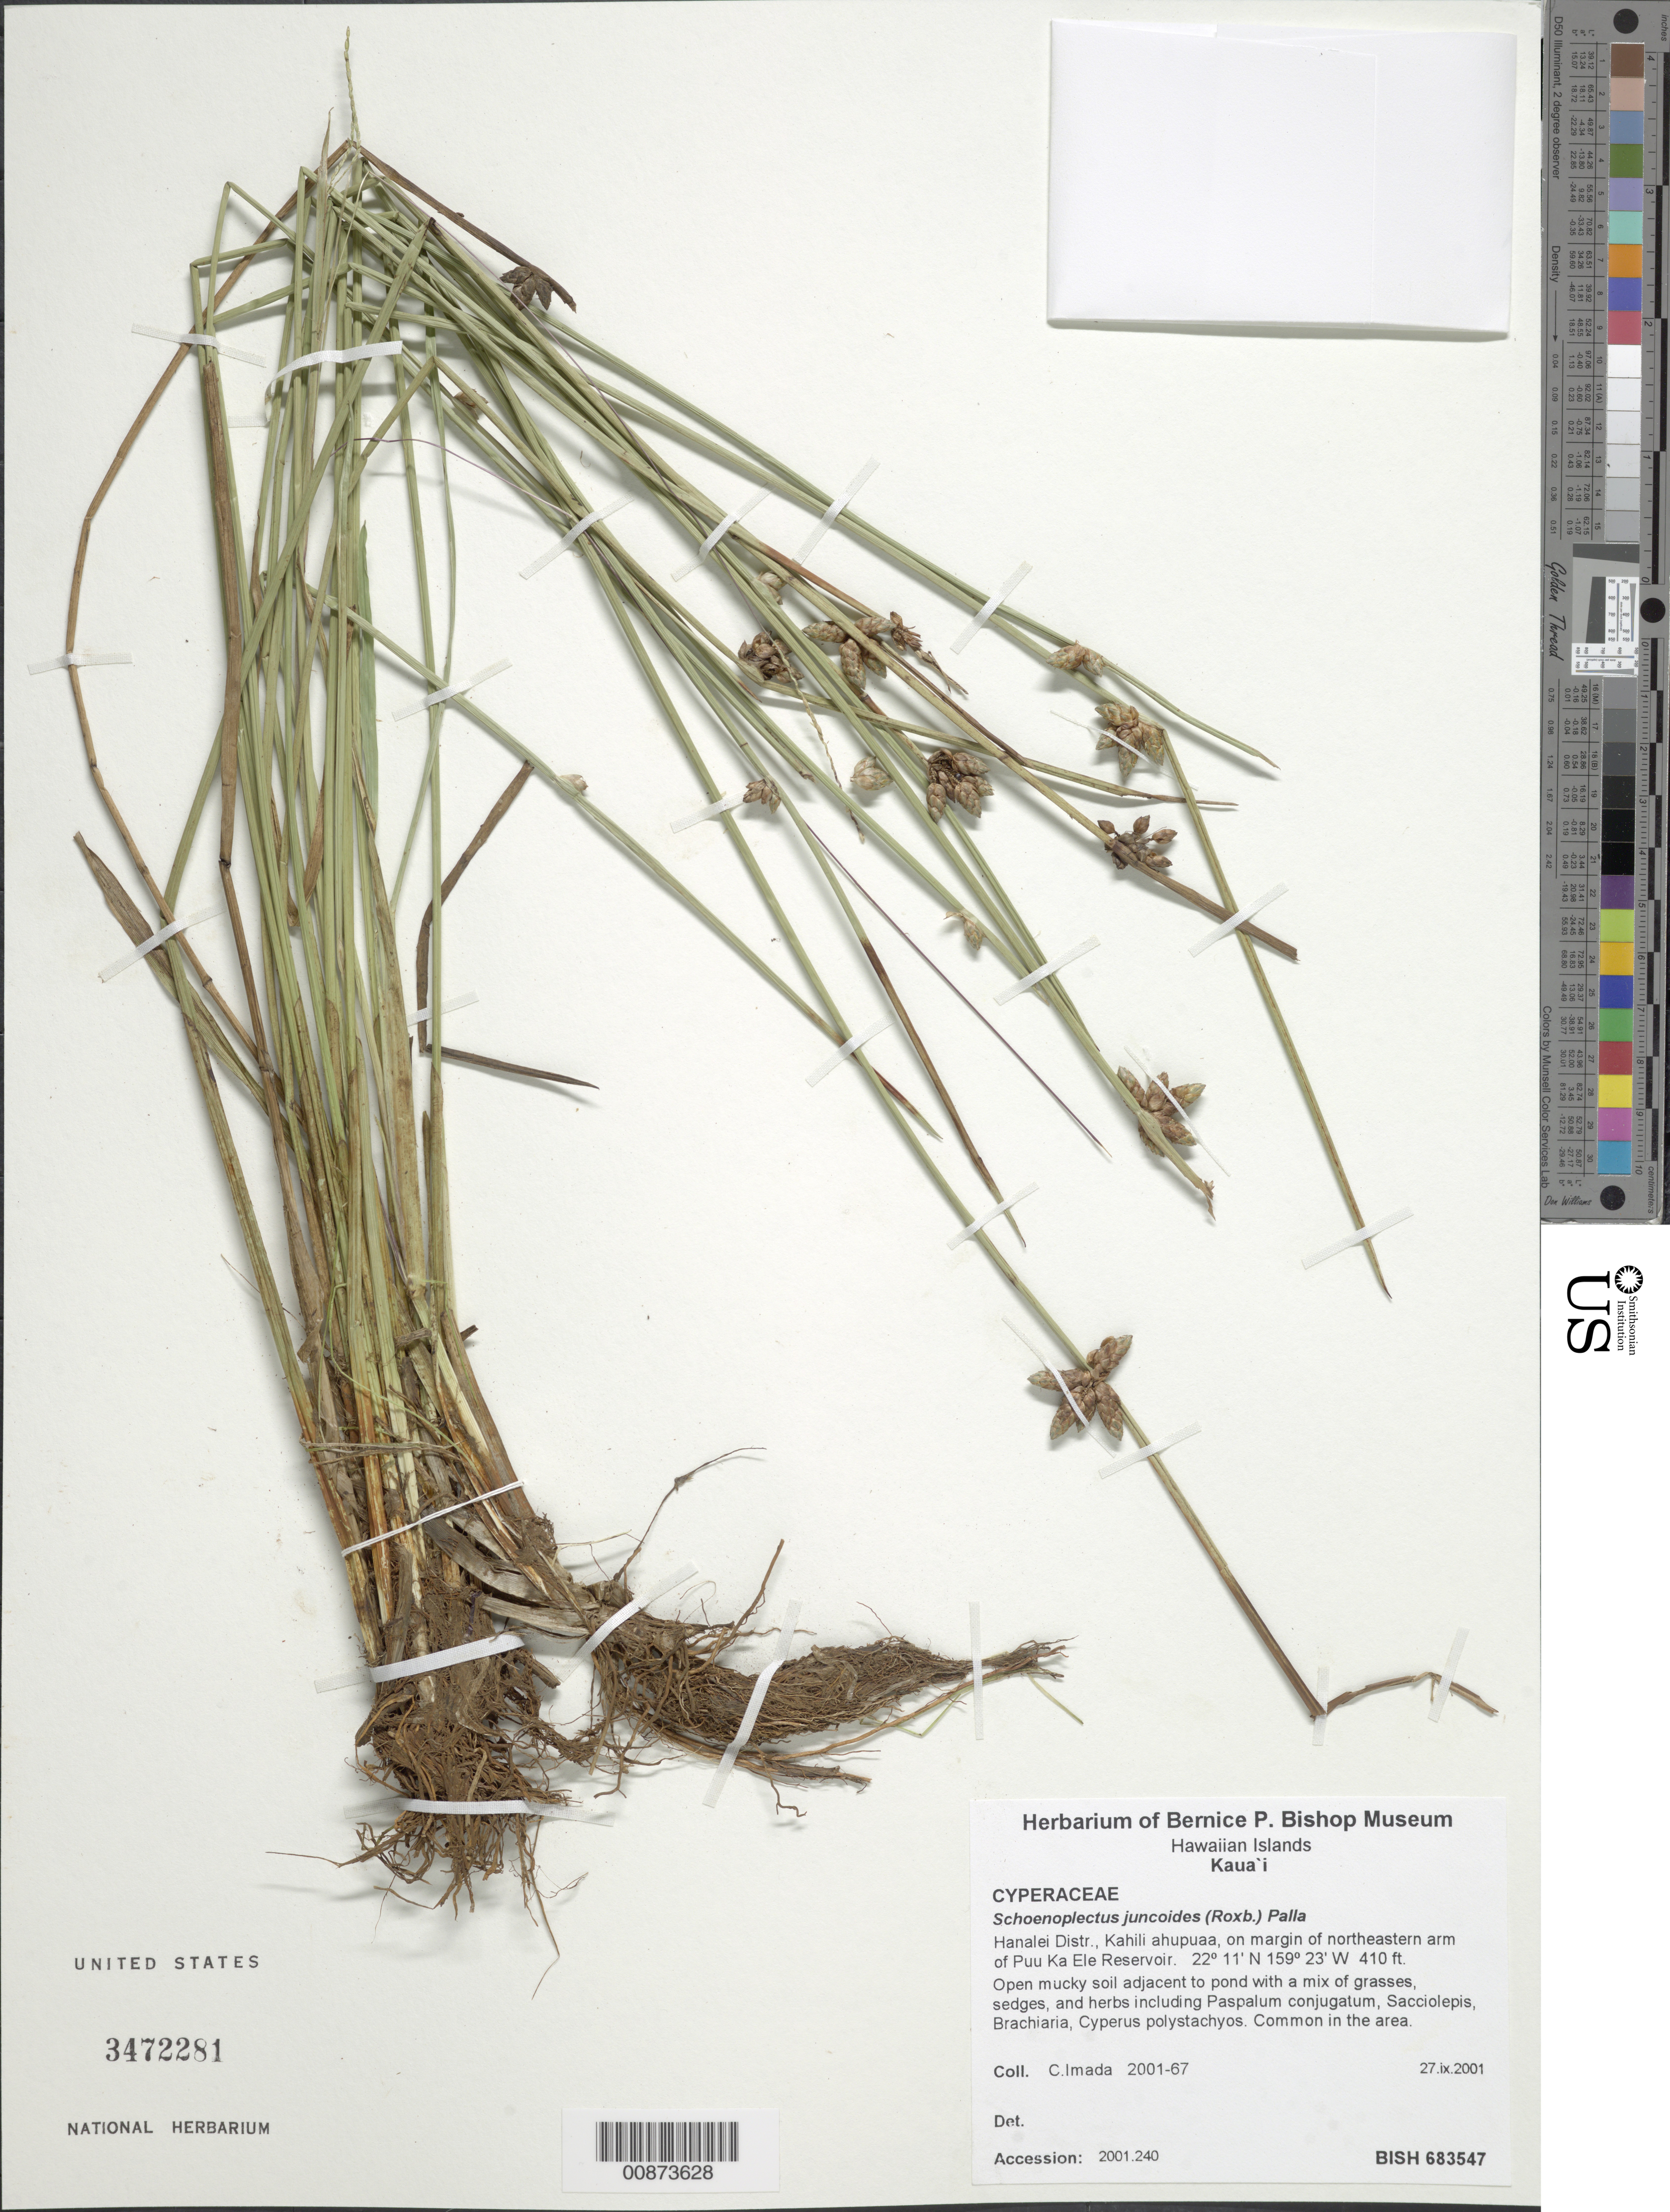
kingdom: Plantae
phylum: Tracheophyta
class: Liliopsida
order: Poales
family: Cyperaceae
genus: Schoenoplectiella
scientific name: Schoenoplectiella juncoides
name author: (Roxb.)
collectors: C. Imada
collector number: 2001-67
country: United States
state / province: Hawaii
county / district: Kauai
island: Kaua'i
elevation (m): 125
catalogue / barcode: US 3472281